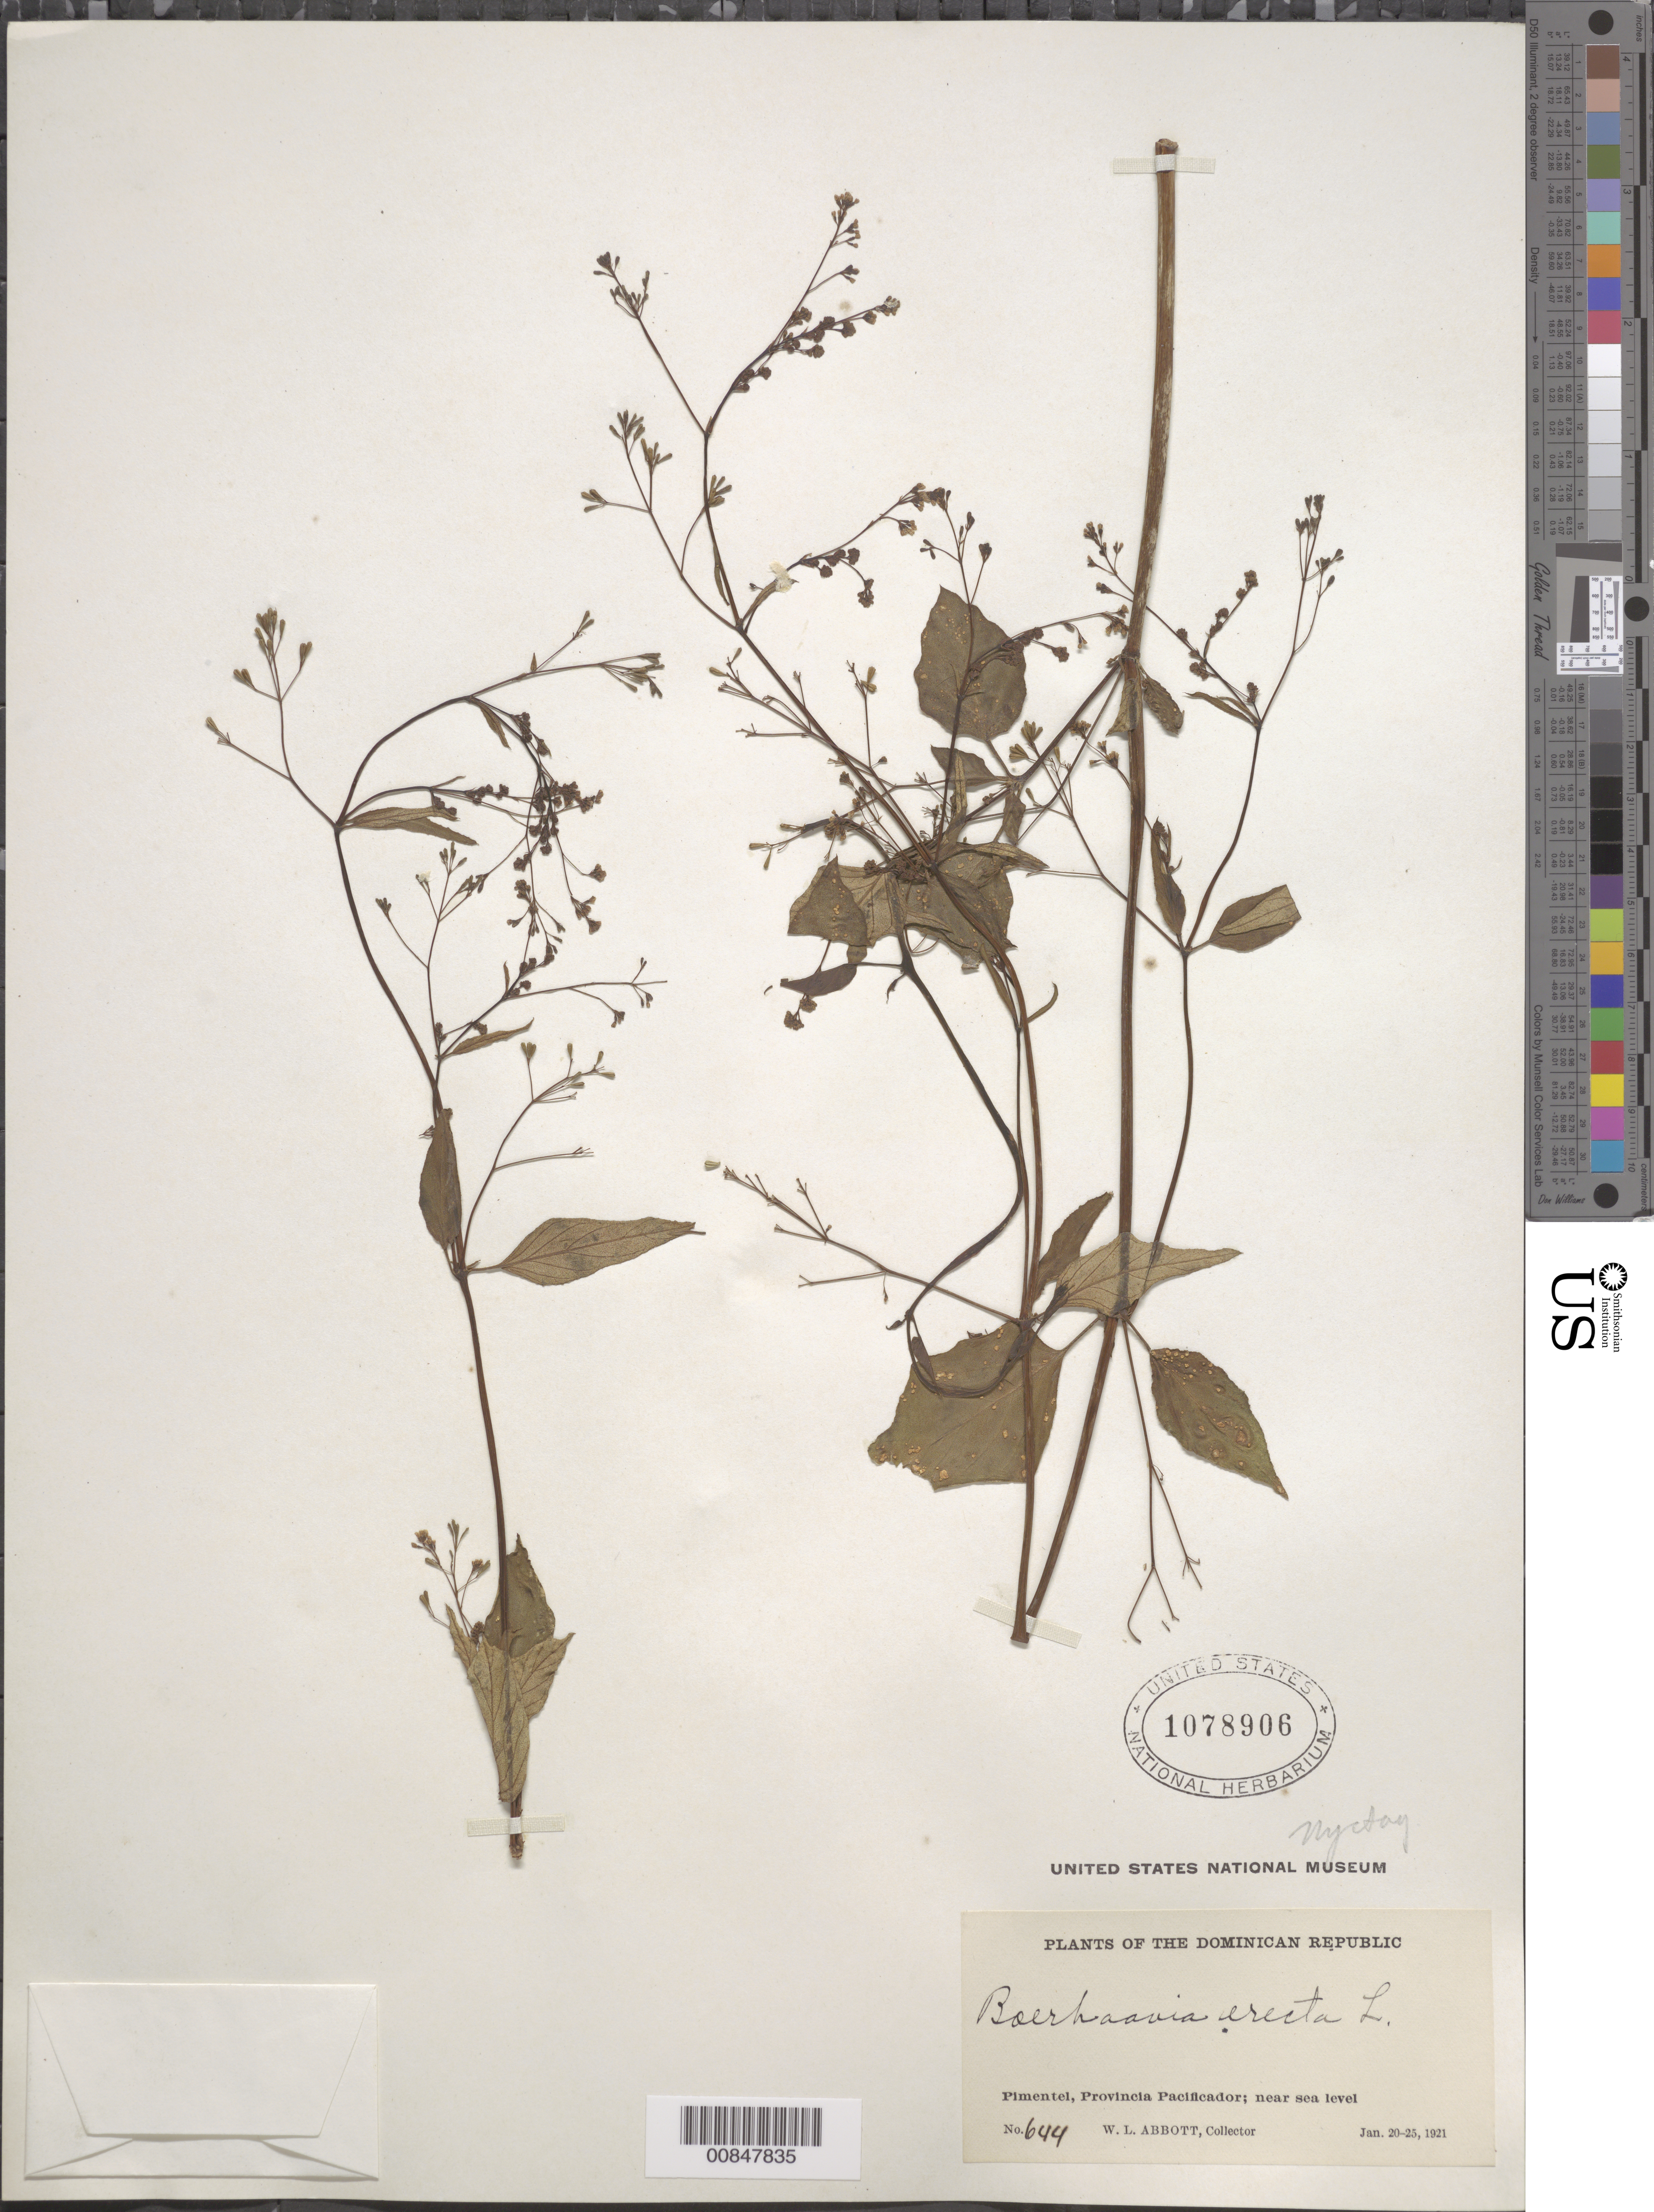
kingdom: Plantae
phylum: Tracheophyta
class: Magnoliopsida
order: Caryophyllales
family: Nyctaginaceae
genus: Boerhavia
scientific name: Boerhavia erecta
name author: L.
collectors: W. L. Abbott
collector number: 644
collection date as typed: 20 Jan 1921 to 25 Jan 1921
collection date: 1921-01-20/1921-01-25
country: Dominican Republic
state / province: Duarte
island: Hispaniola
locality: Pimentel, Provincia Pacificador (obsolete).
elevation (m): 0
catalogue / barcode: US 1078906